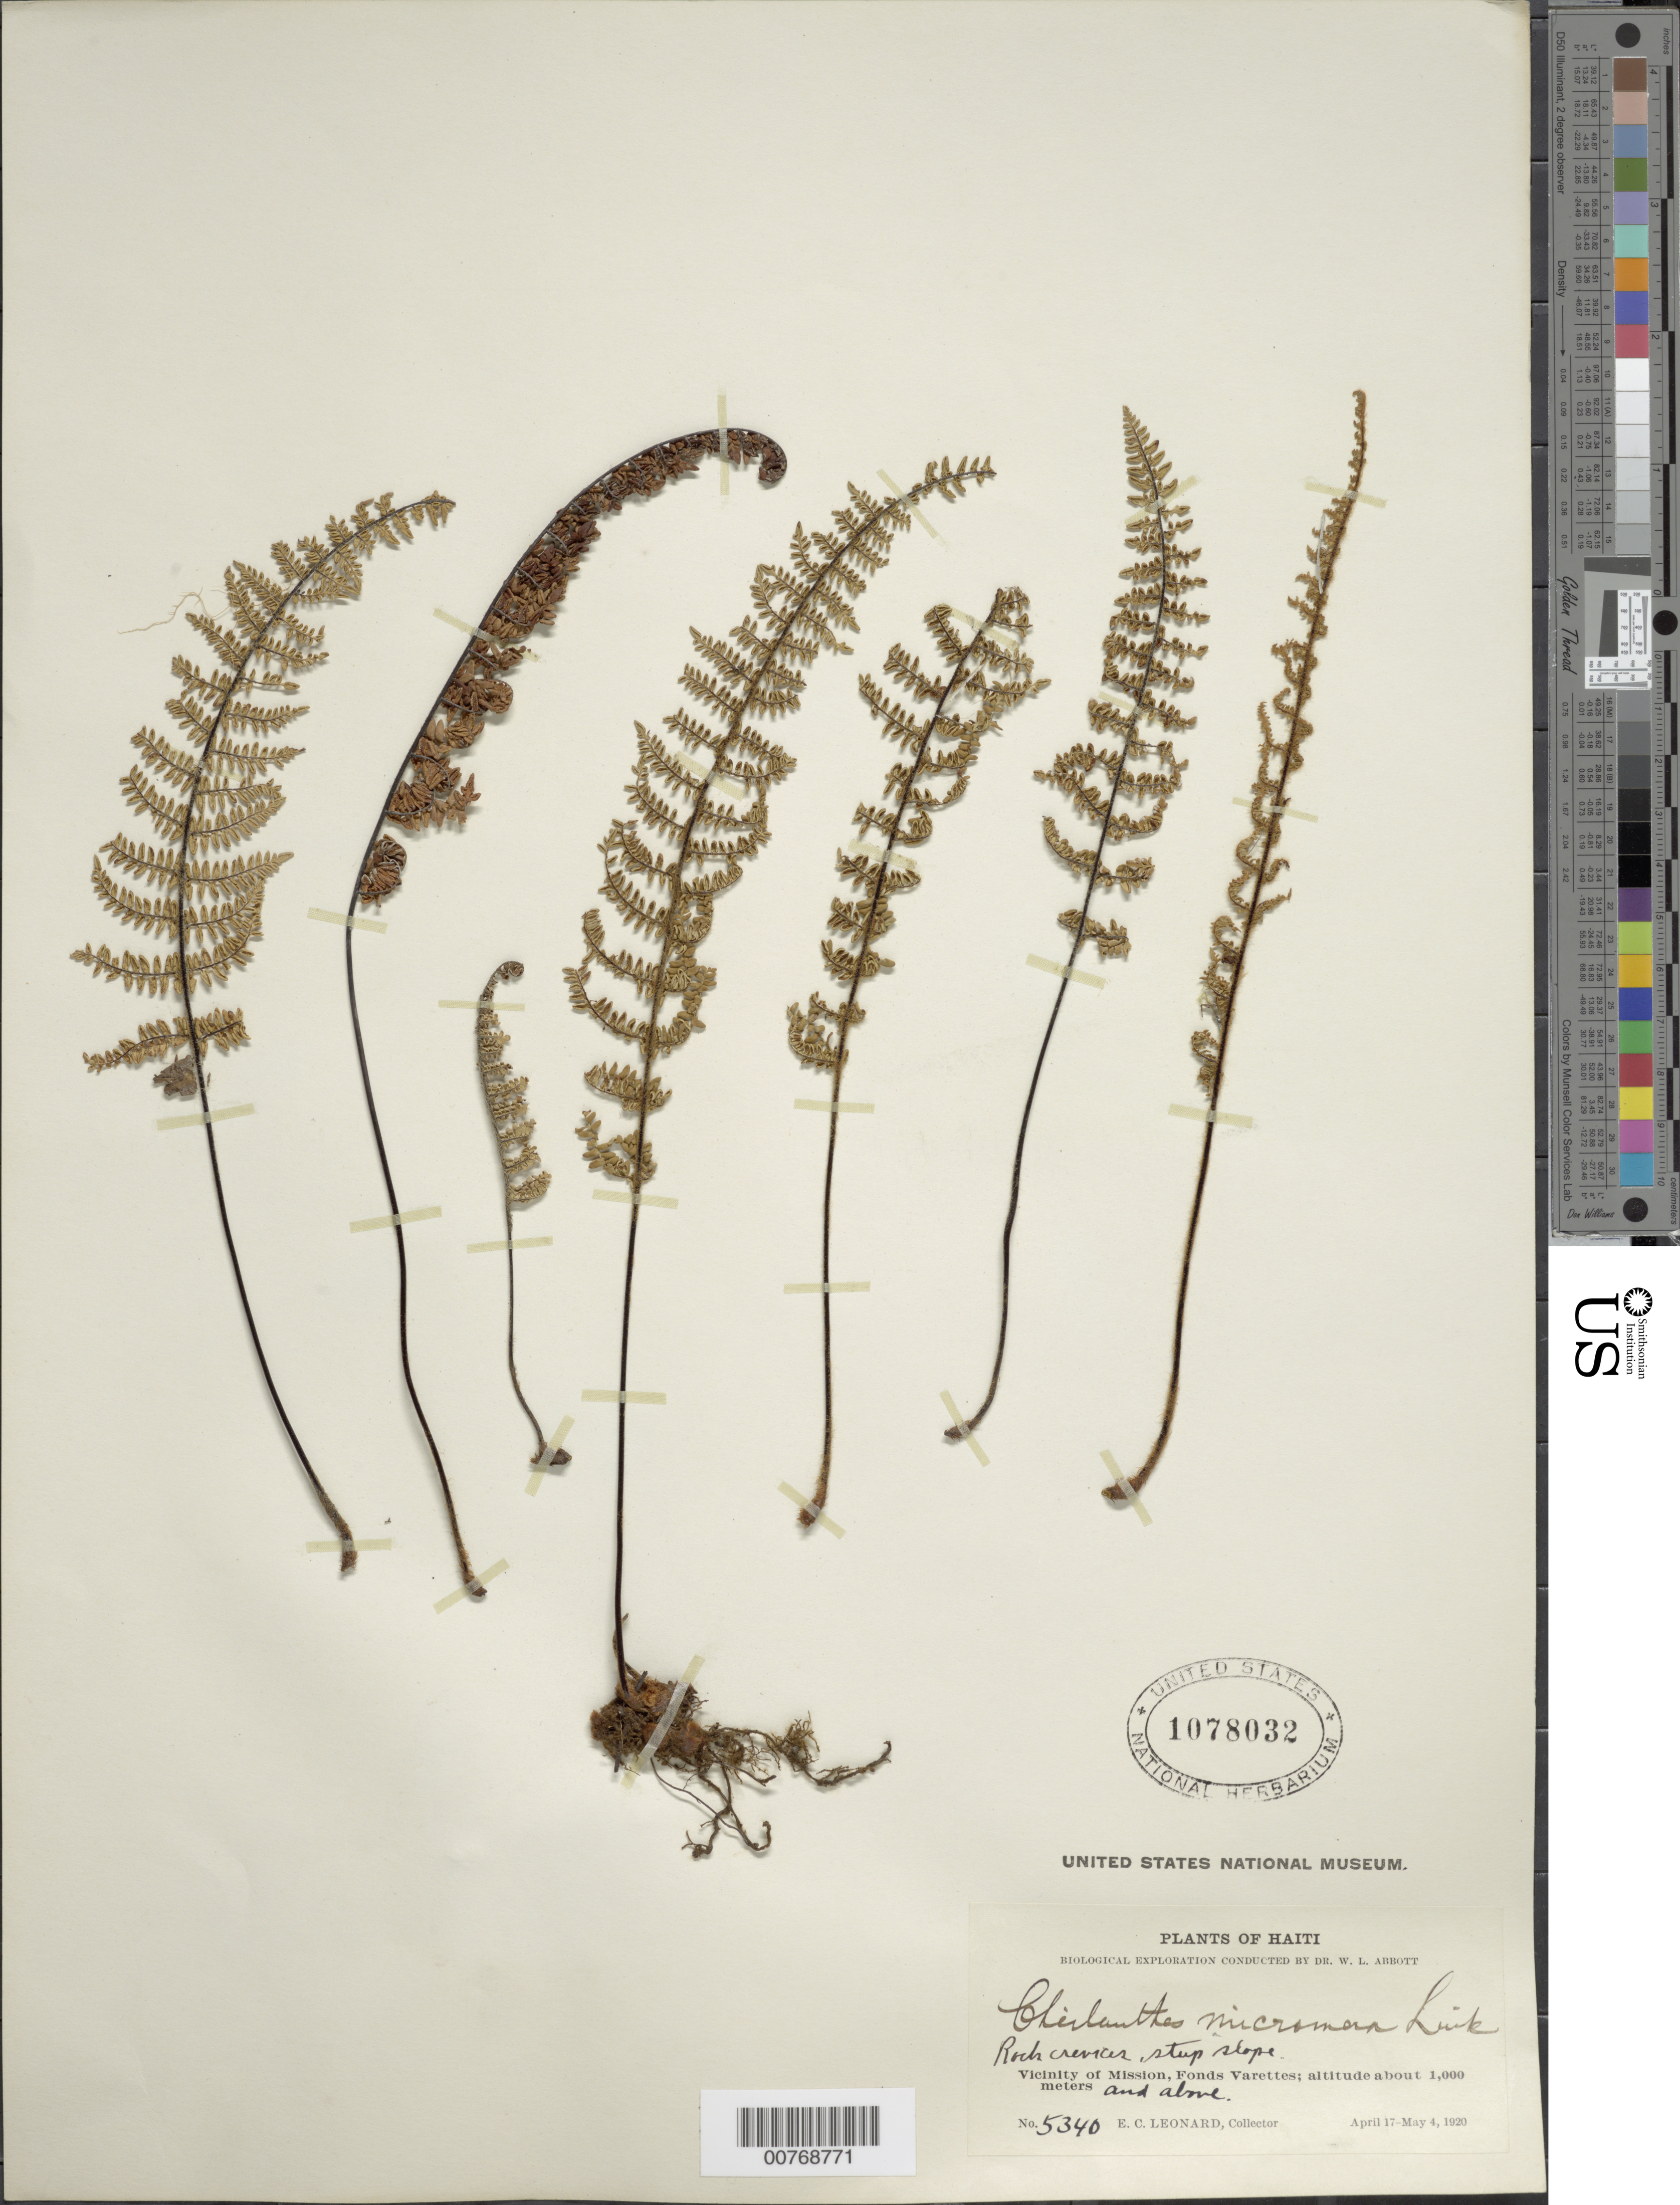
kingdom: Plantae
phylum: Tracheophyta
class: Polypodiopsida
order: Polypodiales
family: Pteridaceae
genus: Myriopteris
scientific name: Myriopteris notholaenoides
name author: (Desv.) Grusz & Windham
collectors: E. C. Leonard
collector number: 5340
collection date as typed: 17 Apr 1920 04 May 1920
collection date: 1920-04-17/1920-05-04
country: Haiti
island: Hispaniola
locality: Vicinity of Mission, Fonds Varettes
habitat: Rock crevices, steep slope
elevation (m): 1000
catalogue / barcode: US 1078032